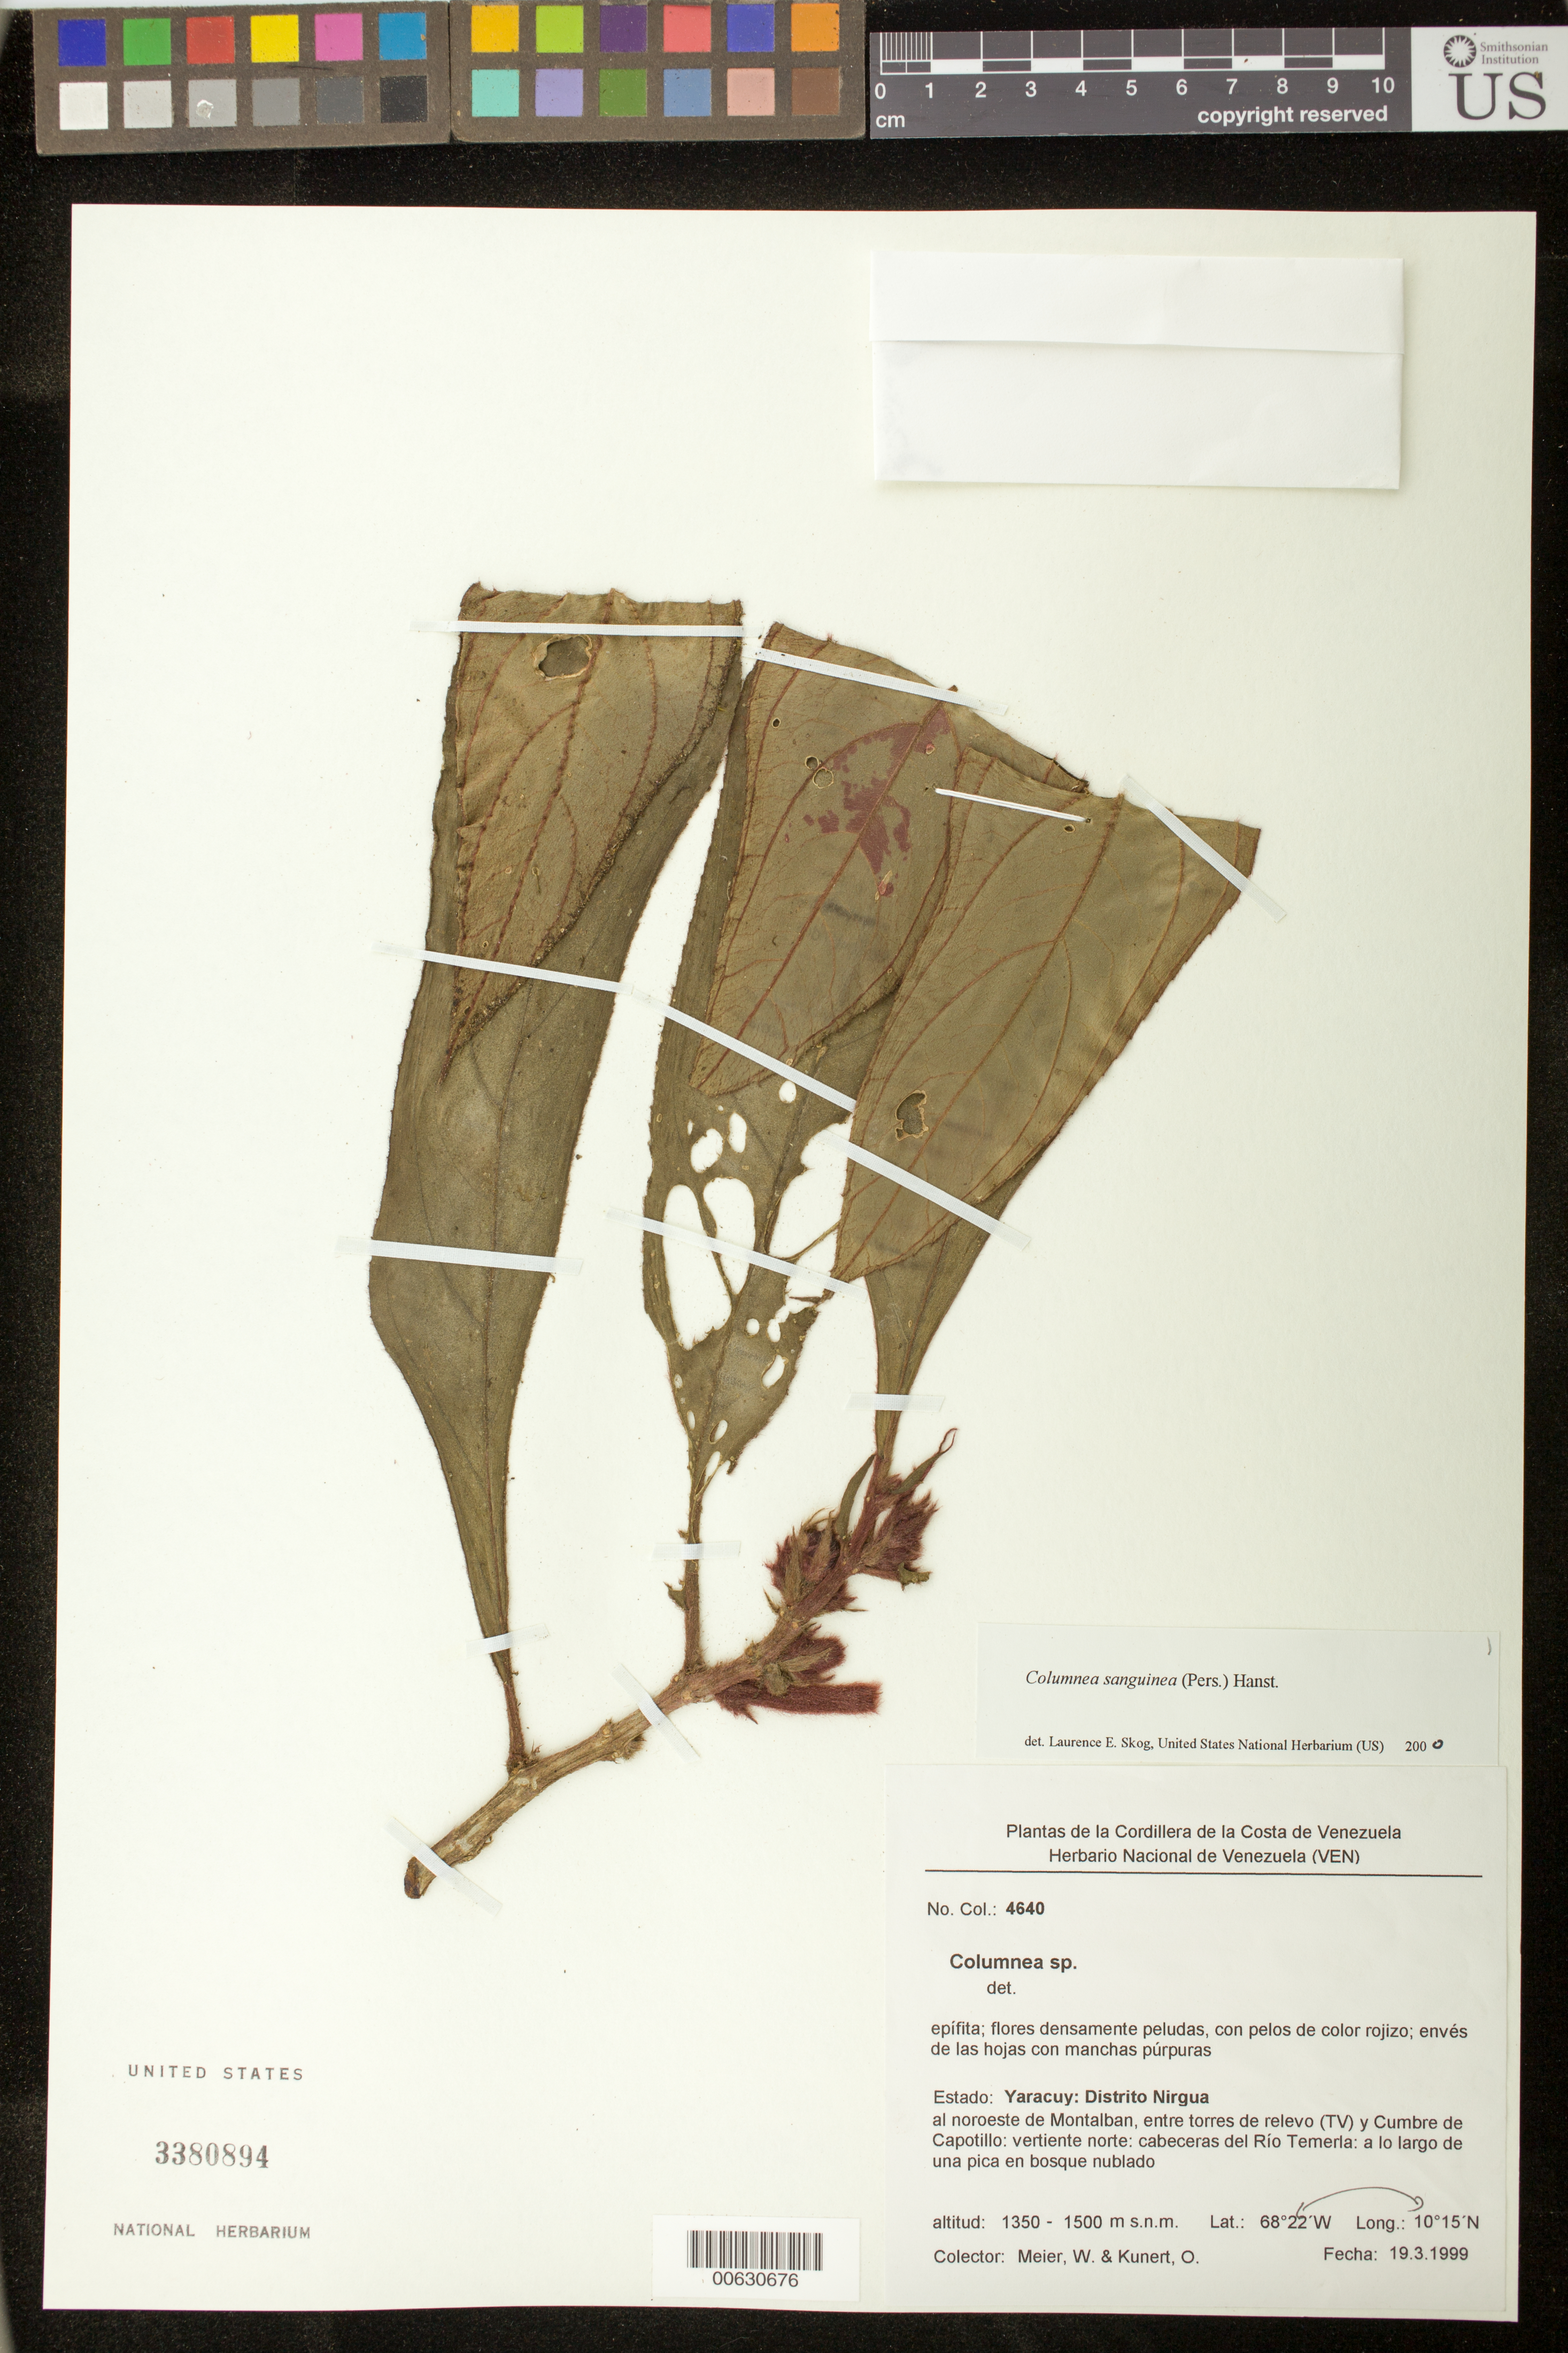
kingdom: Plantae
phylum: Tracheophyta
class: Magnoliopsida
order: Lamiales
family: Gesneriaceae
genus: Columnea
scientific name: Columnea sanguinea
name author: (Pers.) Hanst.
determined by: Skog, Laurence E.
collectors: W. Meier & O. Kunert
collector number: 4640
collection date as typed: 19 Mar 1999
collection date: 1999-03-19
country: Venezuela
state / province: Yaracuy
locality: Distrito Nirgua; al noroeste de Montalban, entre torres de relevo (TV) y Cumbre de Capotillo: vertiente norte: cabeceras del Río Temerla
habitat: A lo largo de una pica en bosque nublado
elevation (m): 1350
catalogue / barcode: US 3380894